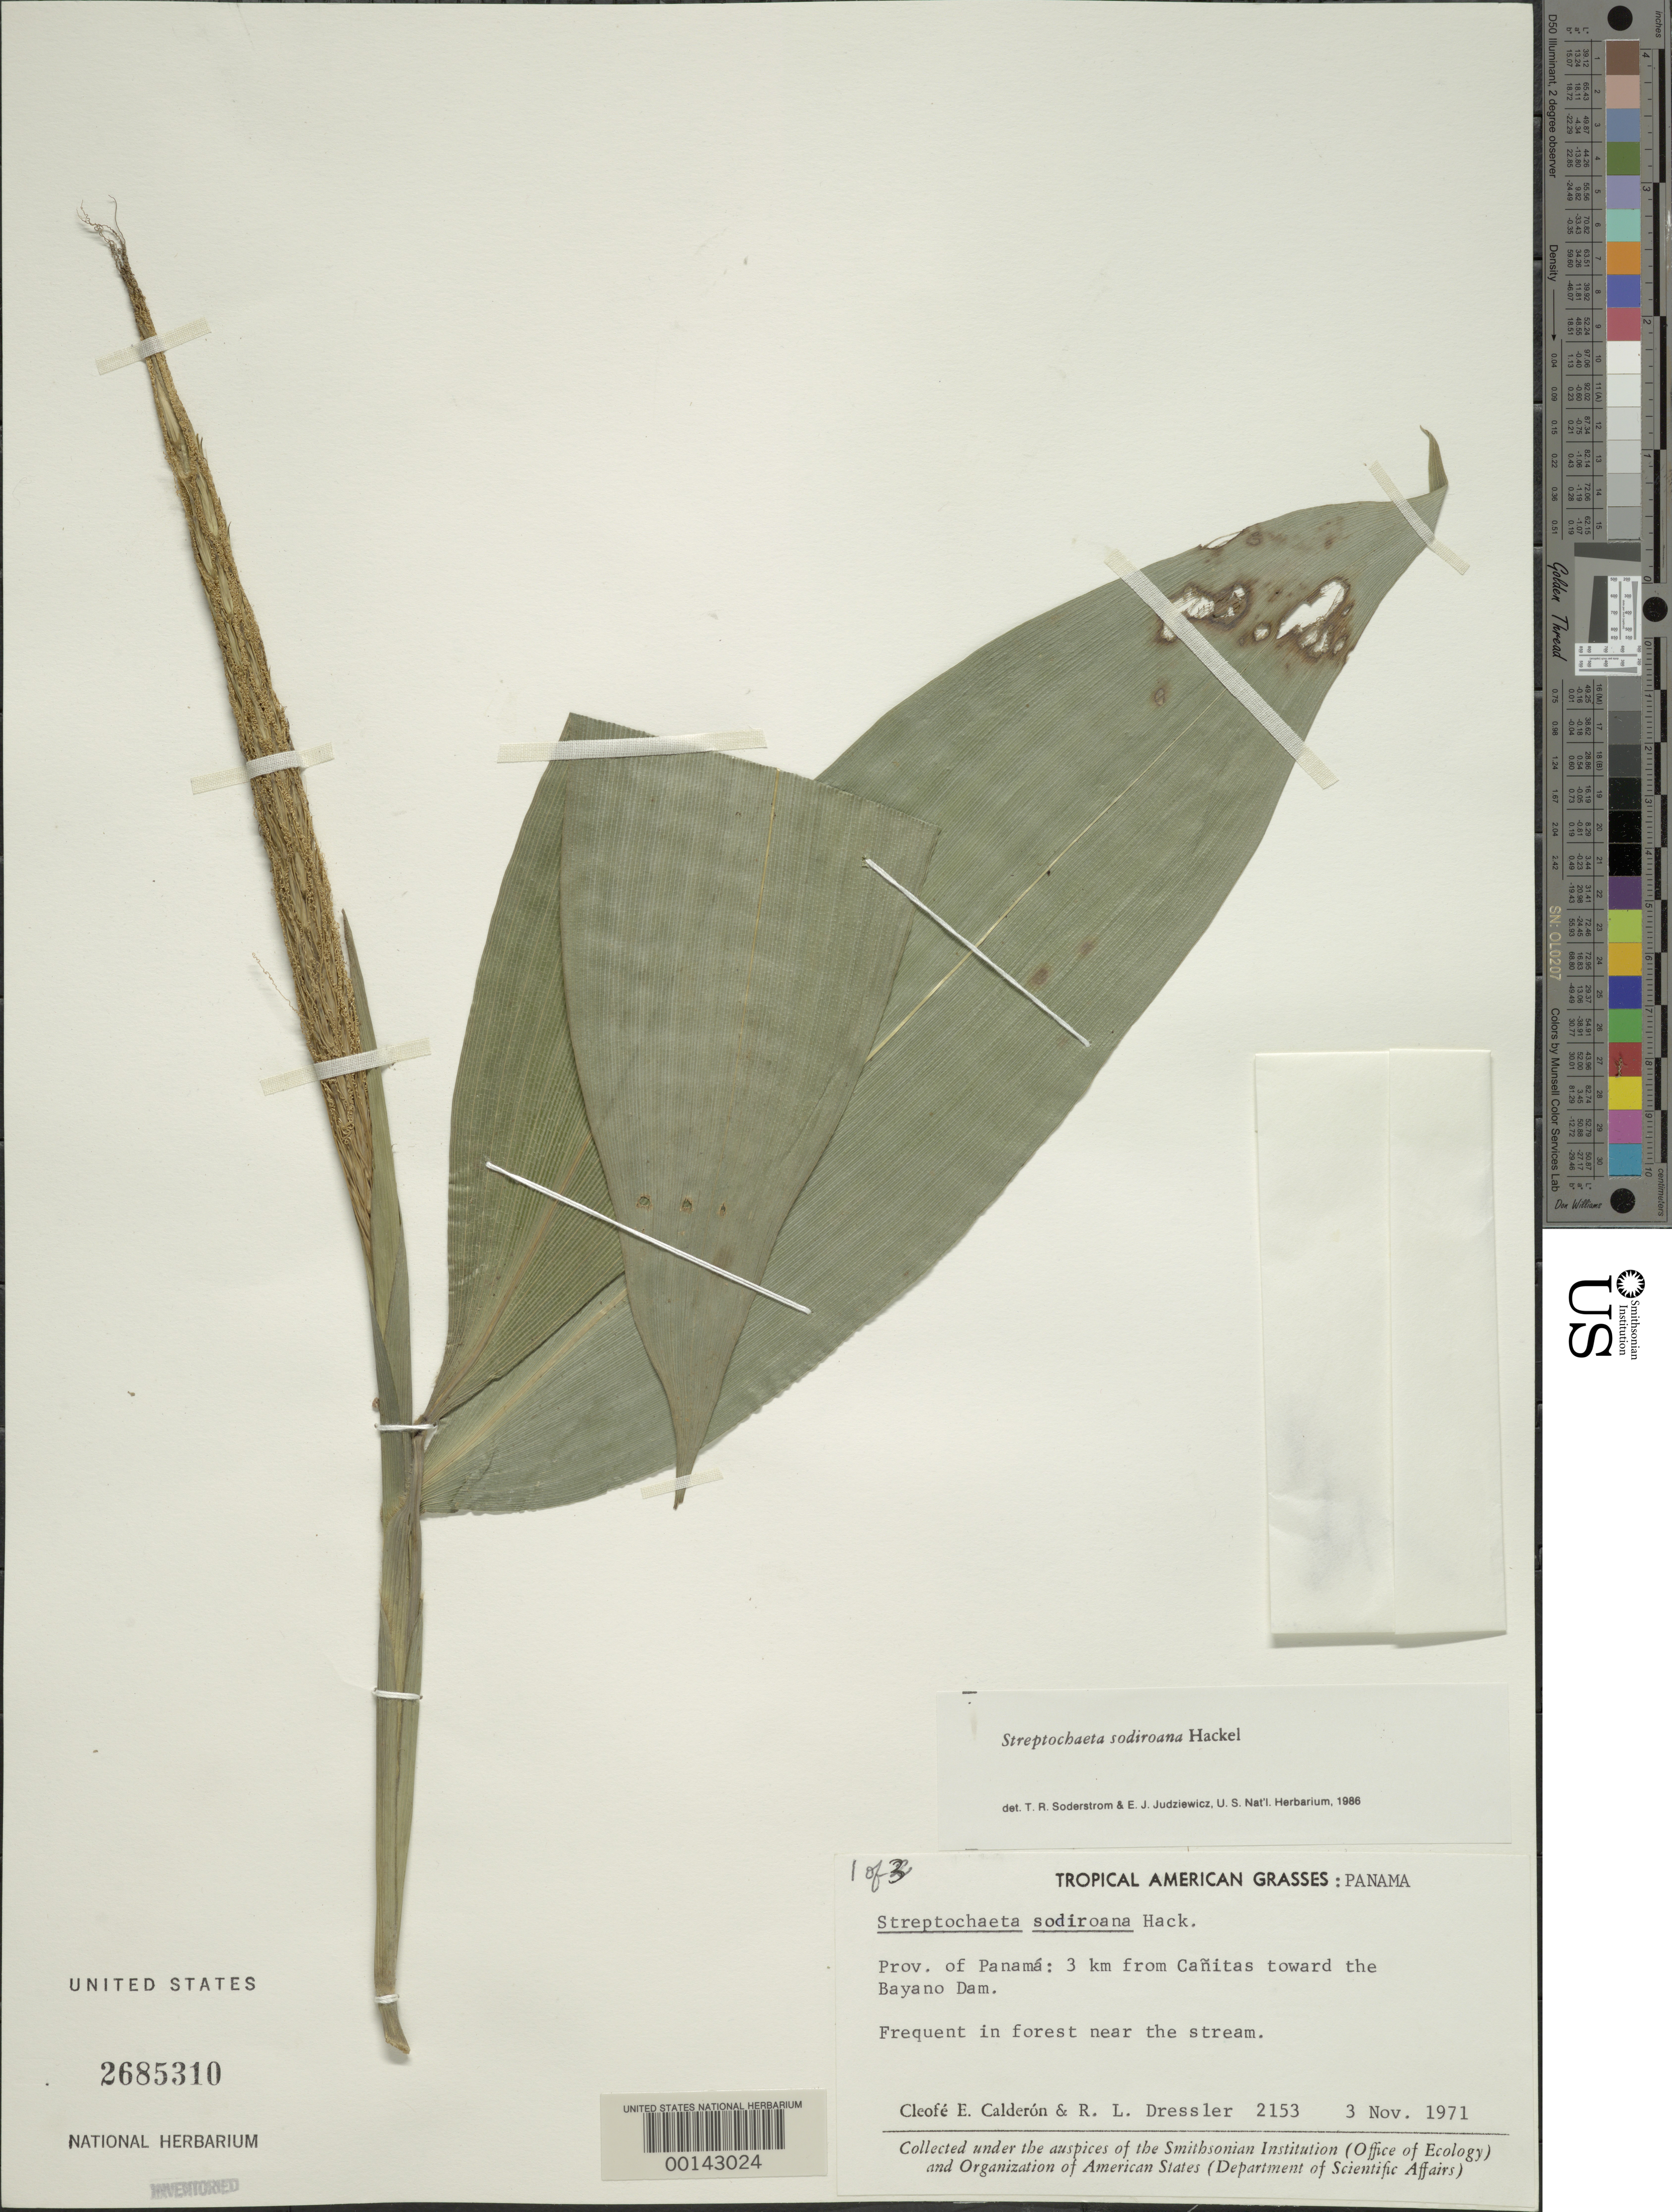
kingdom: Plantae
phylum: Tracheophyta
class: Liliopsida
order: Poales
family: Poaceae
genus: Streptochaeta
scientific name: Streptochaeta sodiroana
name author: Hack.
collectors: C. E. Calderón & R. Dressler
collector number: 2153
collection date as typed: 03 Nov 1971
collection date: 1971-11-03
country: Panama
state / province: Panamá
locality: Canitas/Bayano Dam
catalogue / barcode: US 2685310